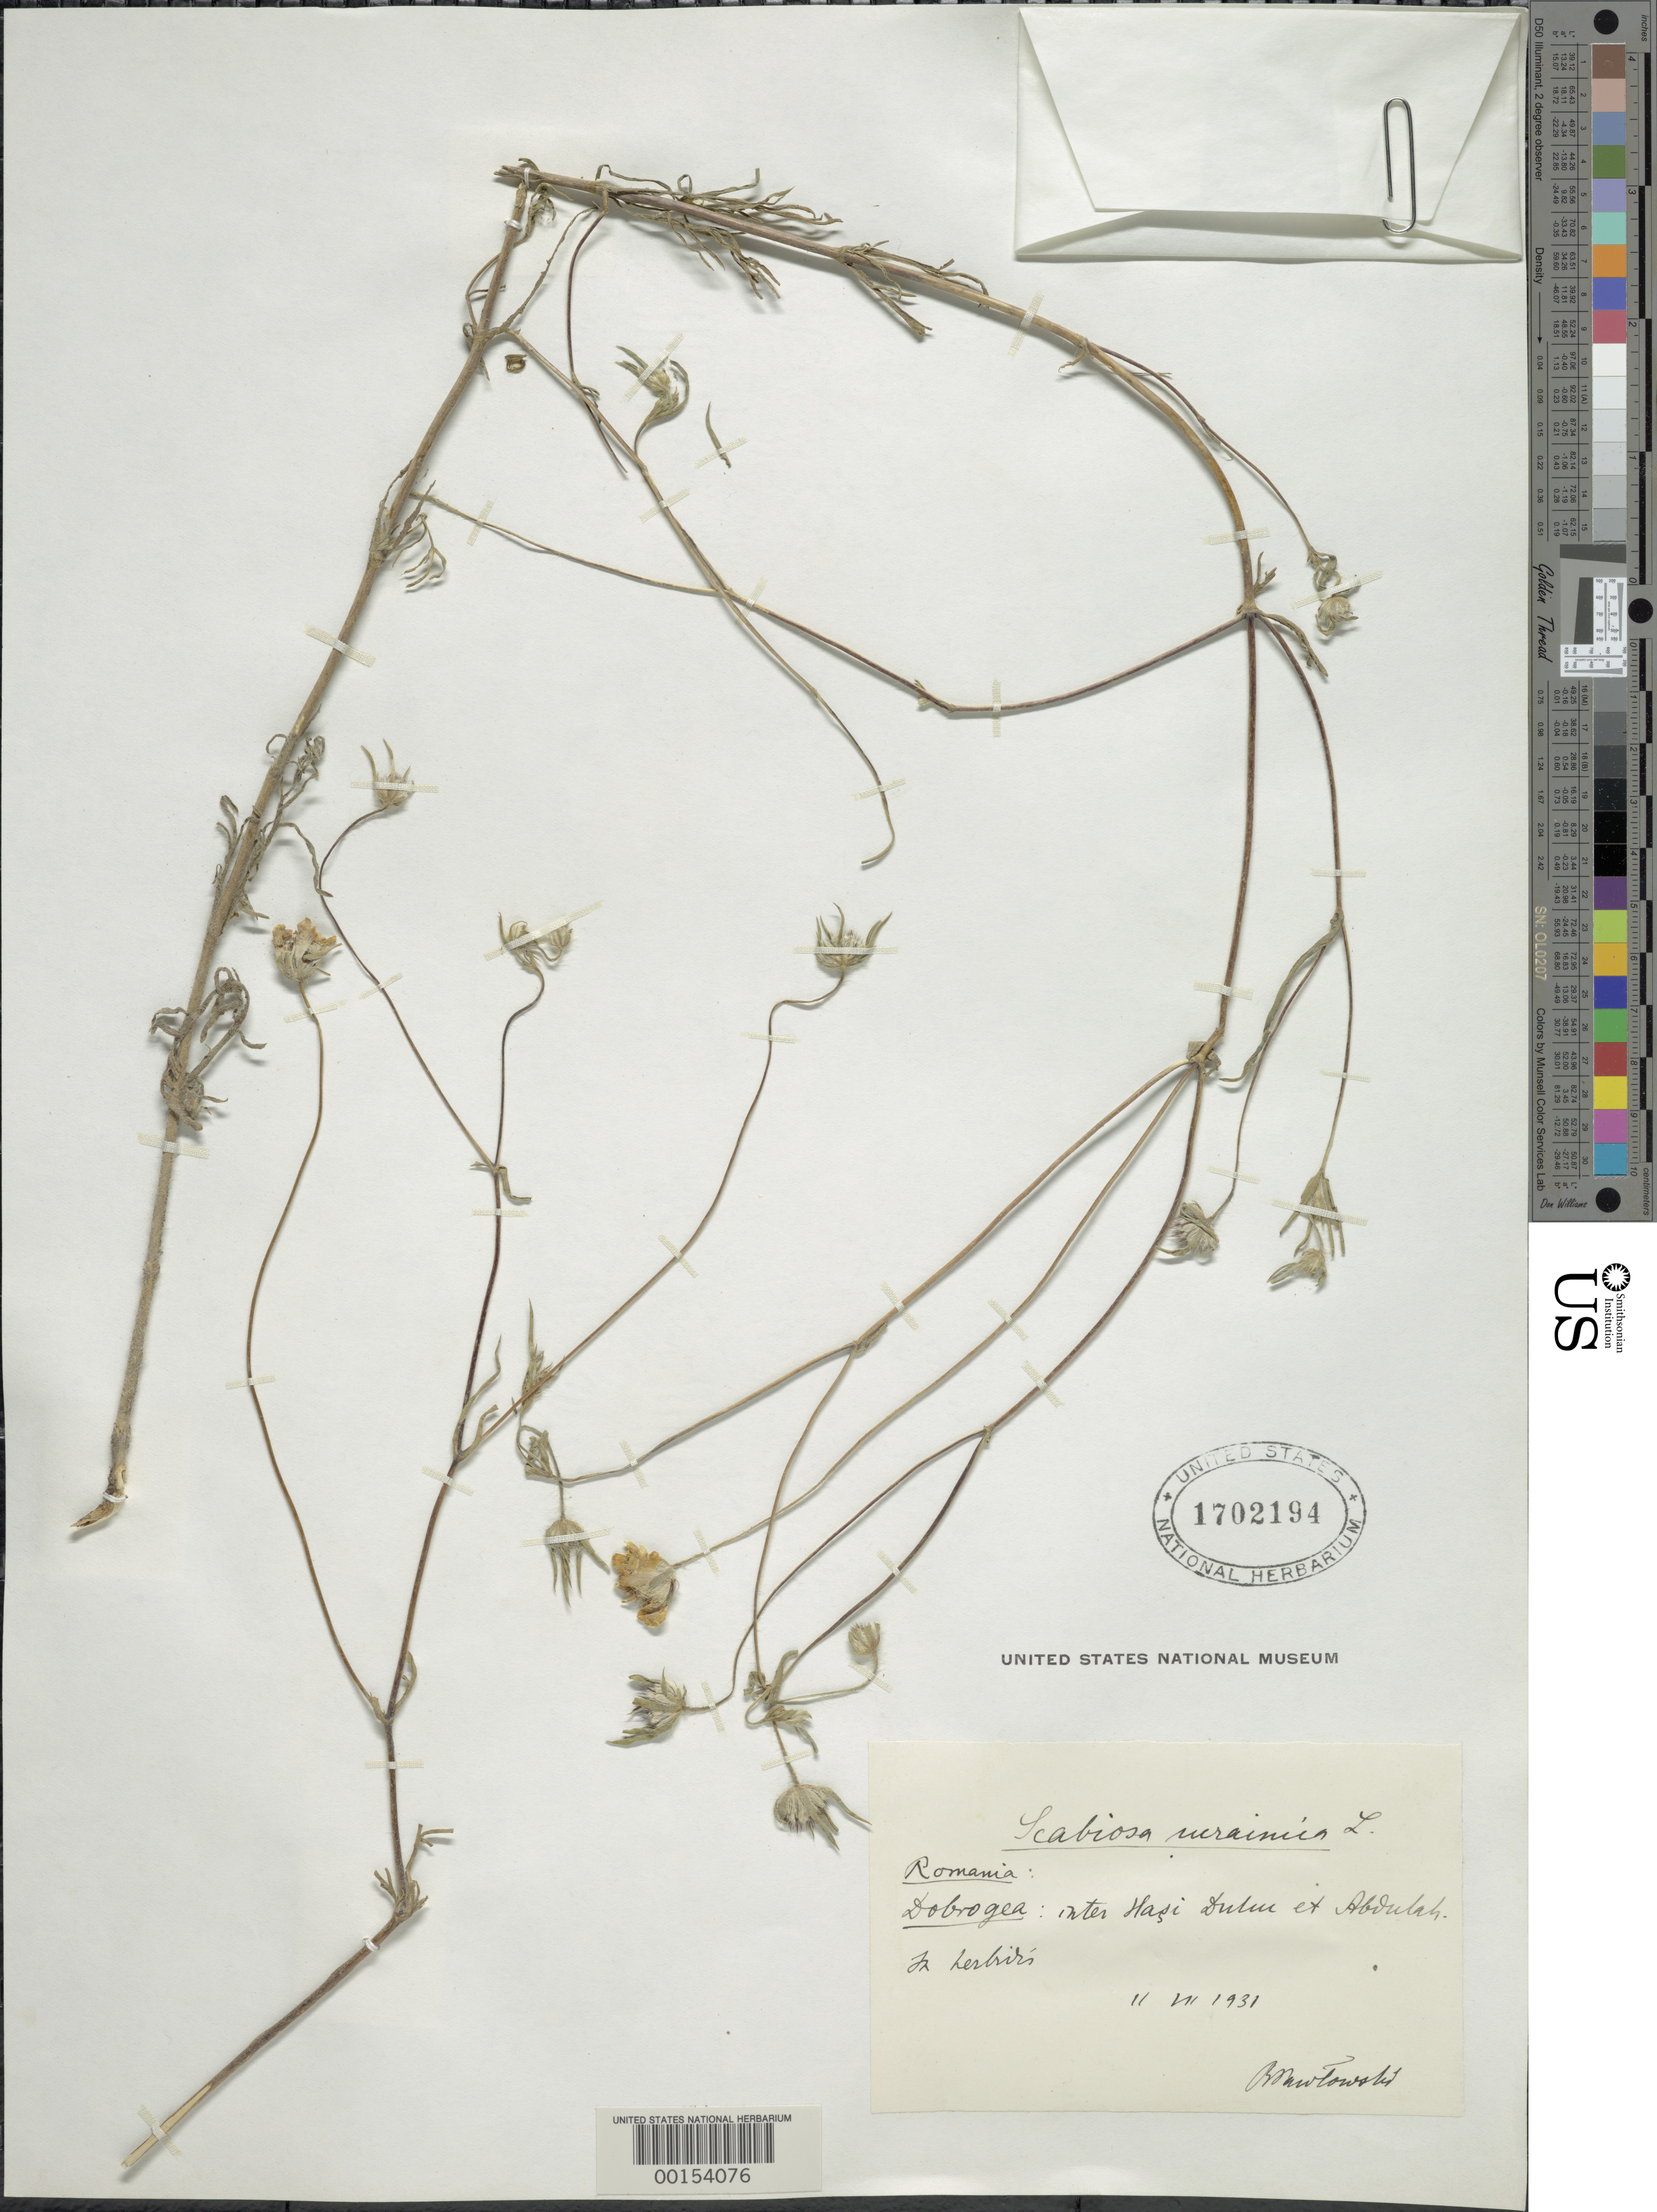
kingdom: Plantae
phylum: Tracheophyta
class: Magnoliopsida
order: Dipsacales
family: Caprifoliaceae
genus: Scabiosa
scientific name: Scabiosa ucranica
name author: L.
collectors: B. Mawtowski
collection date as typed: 02 Jul 1931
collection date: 1931-07-02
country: Romania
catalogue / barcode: US 1702194